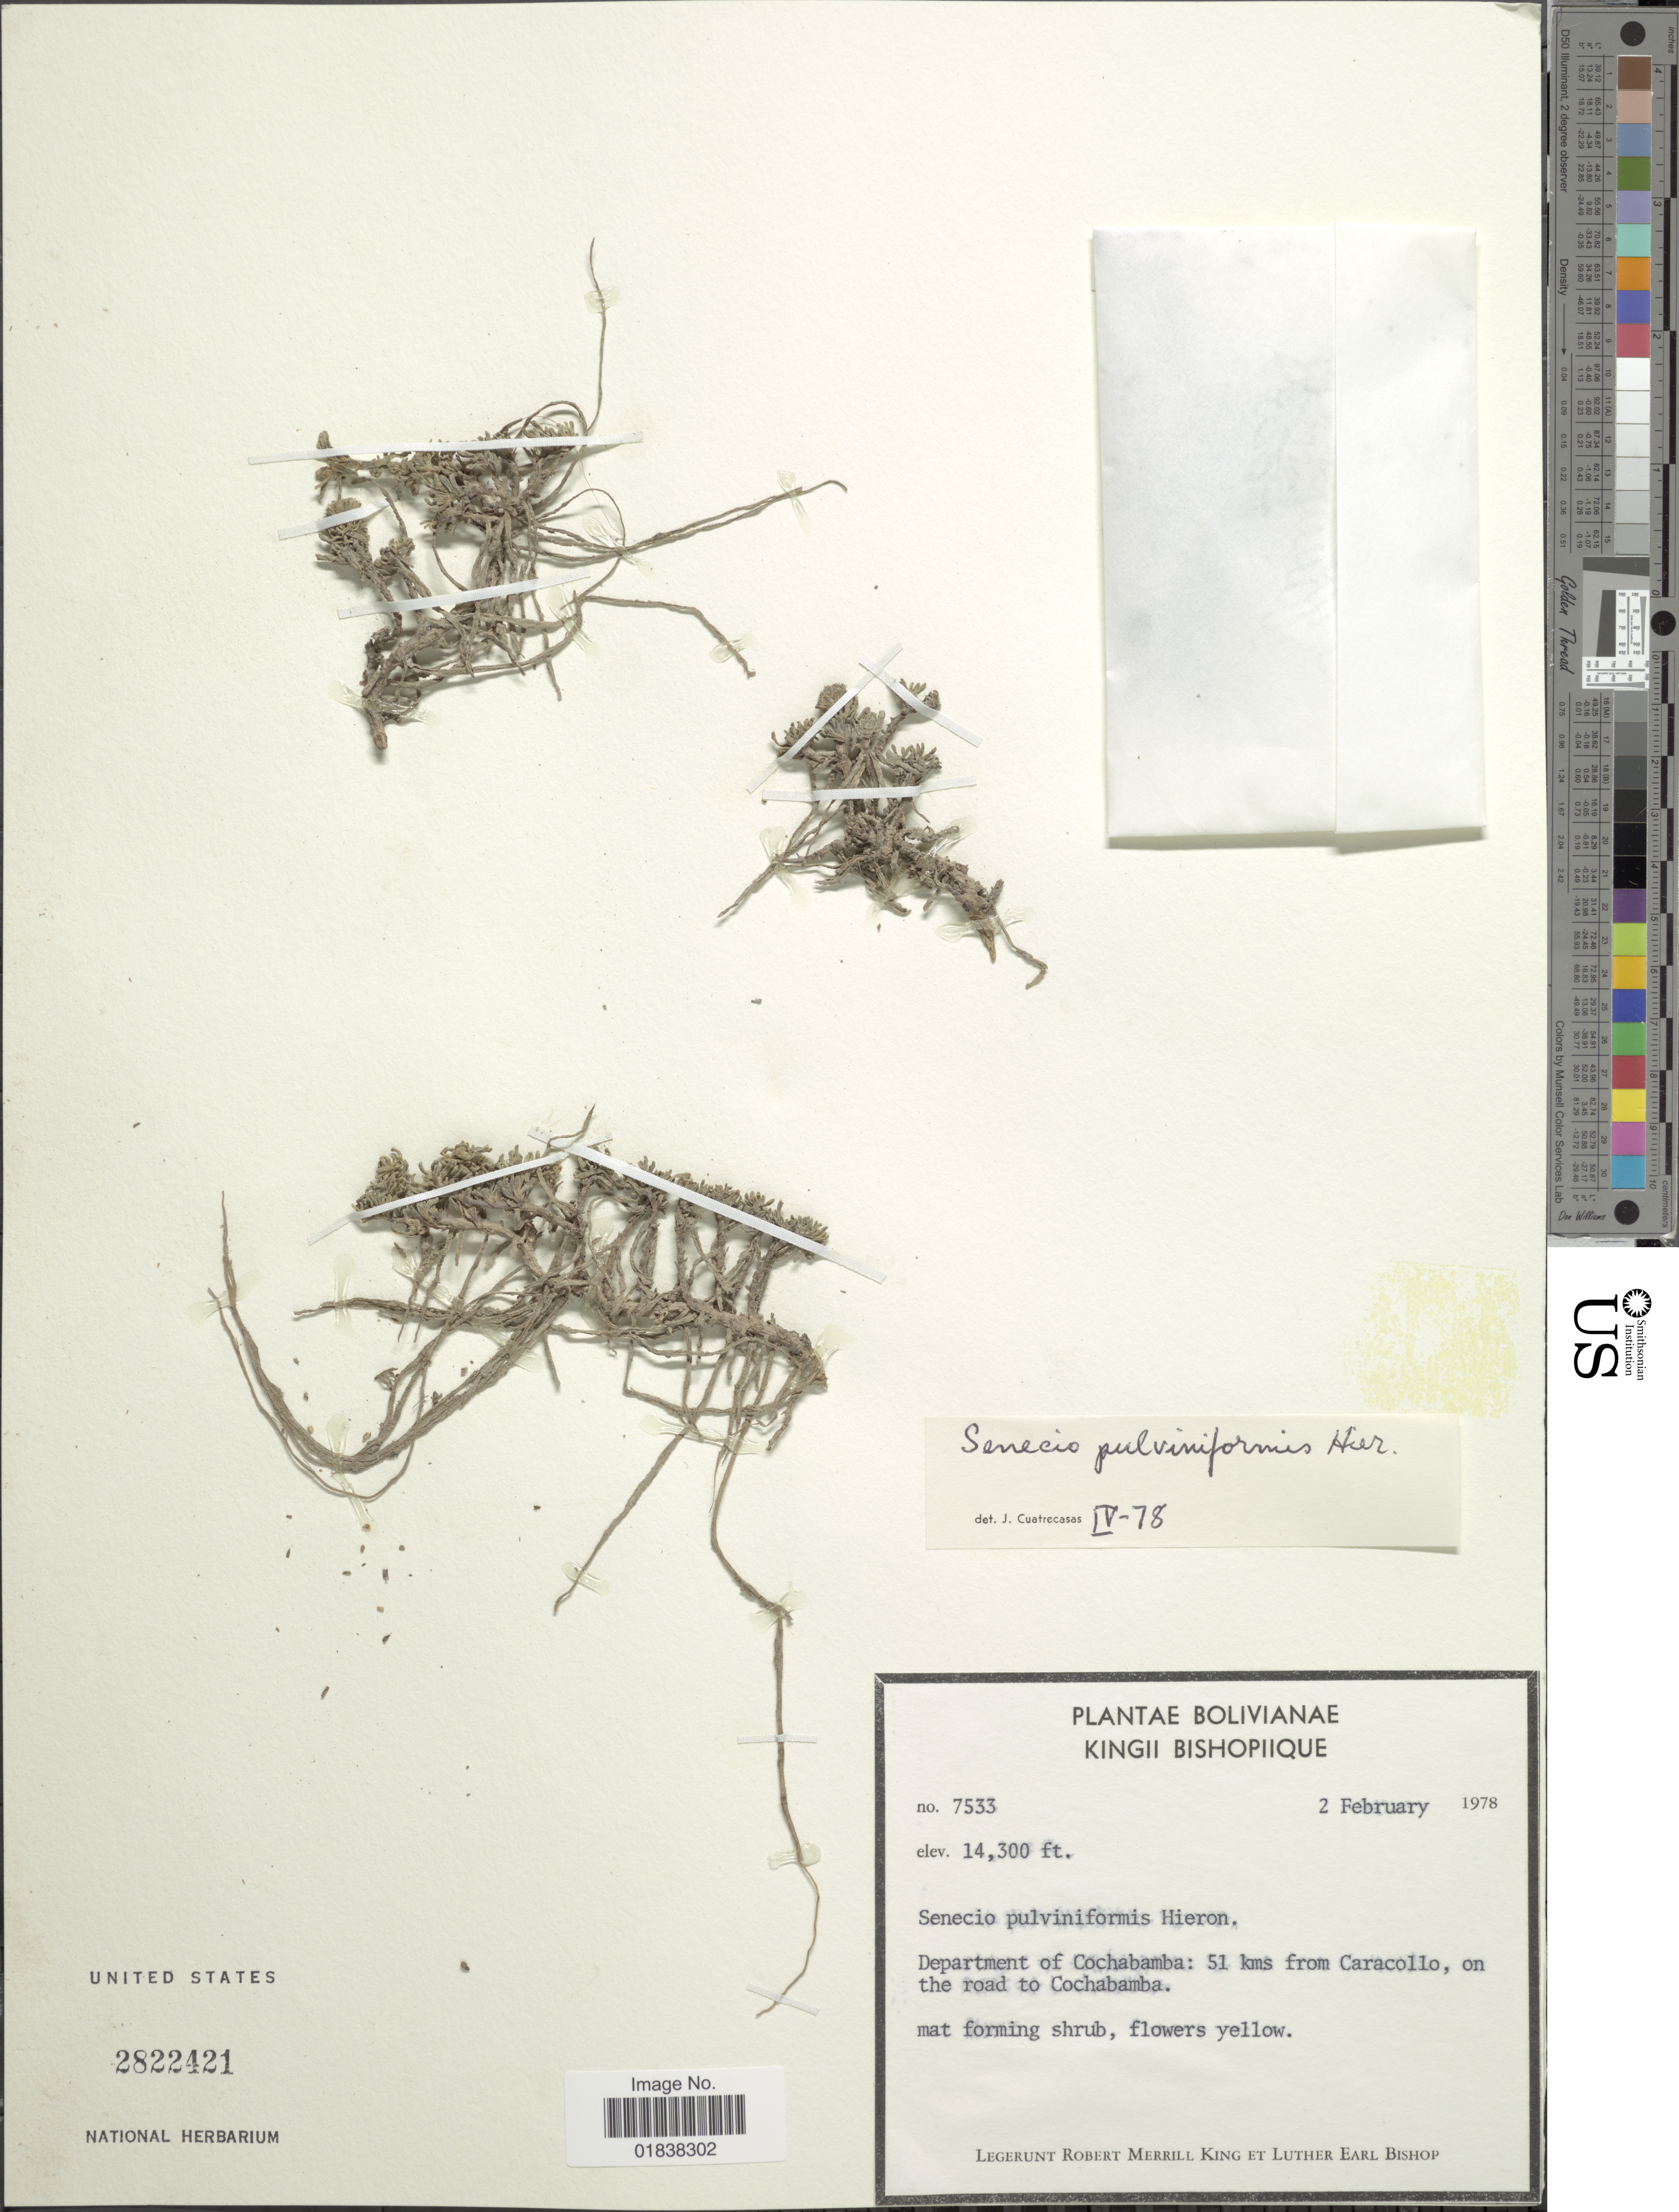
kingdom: Plantae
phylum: Tracheophyta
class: Magnoliopsida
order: Asterales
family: Asteraceae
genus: Senecio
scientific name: Senecio humillimus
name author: Sch. Bip.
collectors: R. M. King & L. E. Bishop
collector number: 7533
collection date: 1978-02-02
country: Bolivia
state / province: Cochabamba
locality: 51 kms from Caracollo, on the road to Cochabamba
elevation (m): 4359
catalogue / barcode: US 2822421